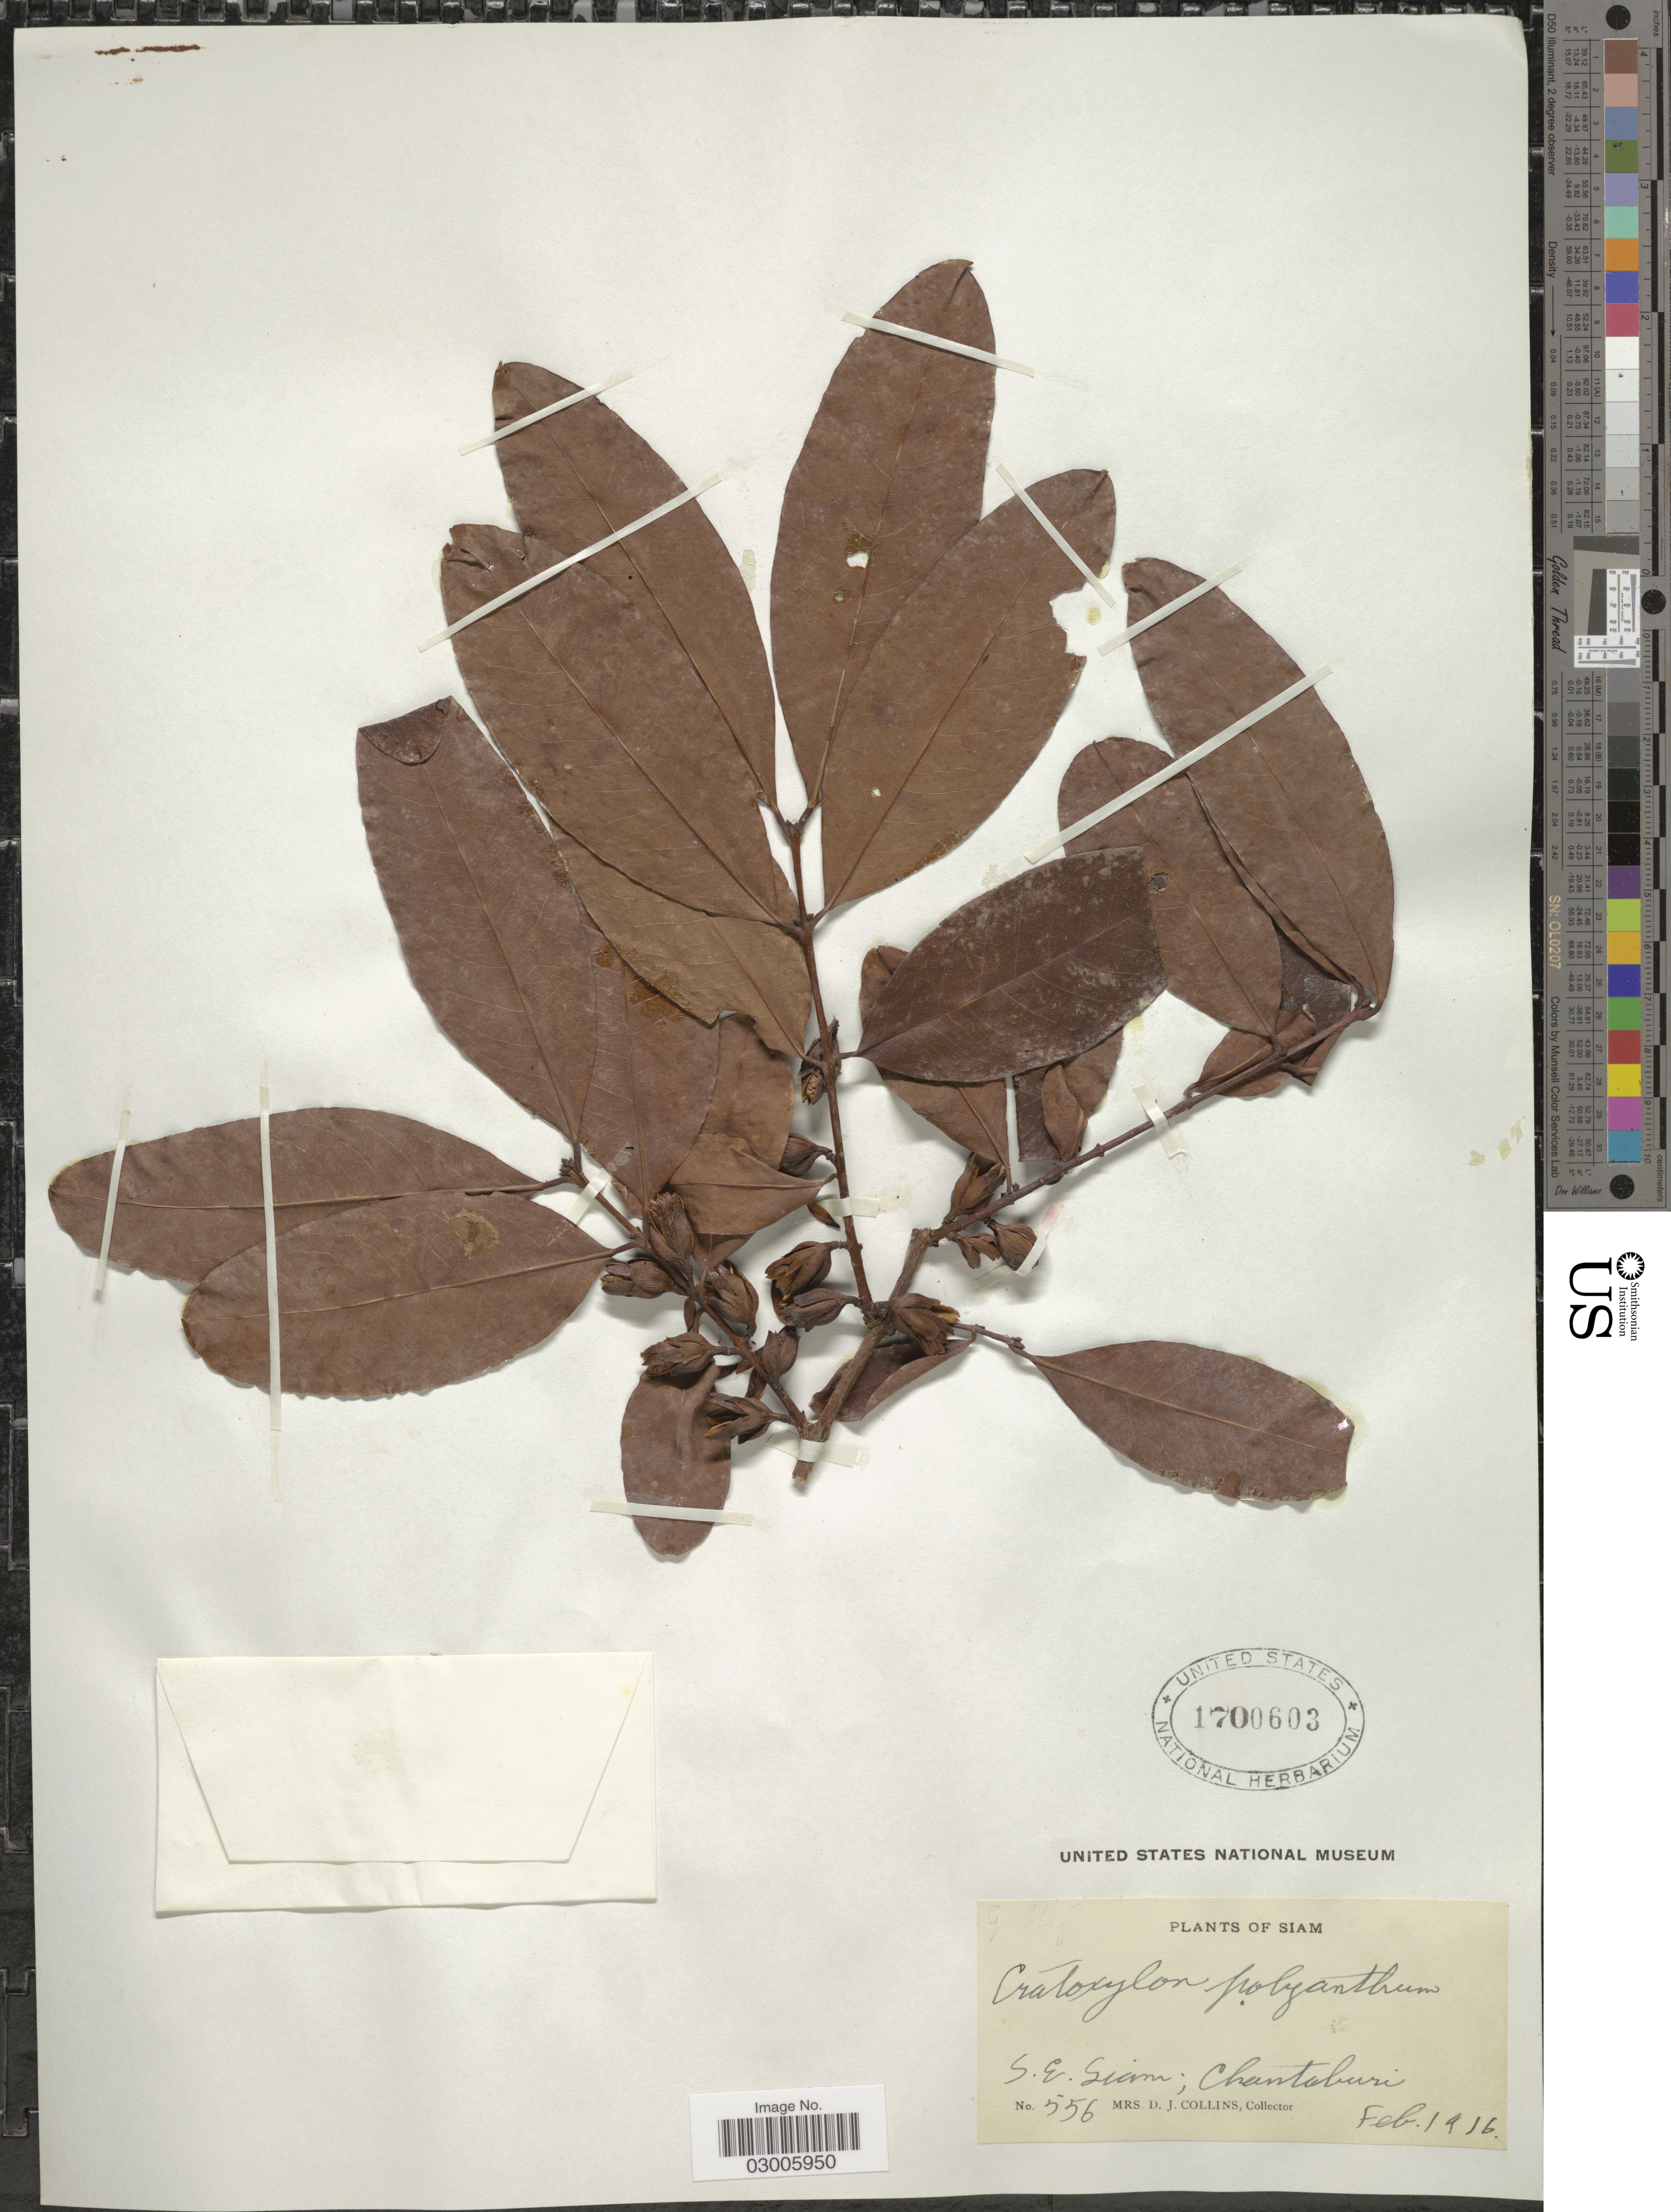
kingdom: Plantae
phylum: Tracheophyta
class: Magnoliopsida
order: Malpighiales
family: Hypericaceae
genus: Cratoxylum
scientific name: Cratoxylum polyanthum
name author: Korth.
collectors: Mrs. D. J. Collins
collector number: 556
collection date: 1916-02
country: Thailand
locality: S.E. Siam; Chantaburi.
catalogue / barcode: US 1700603